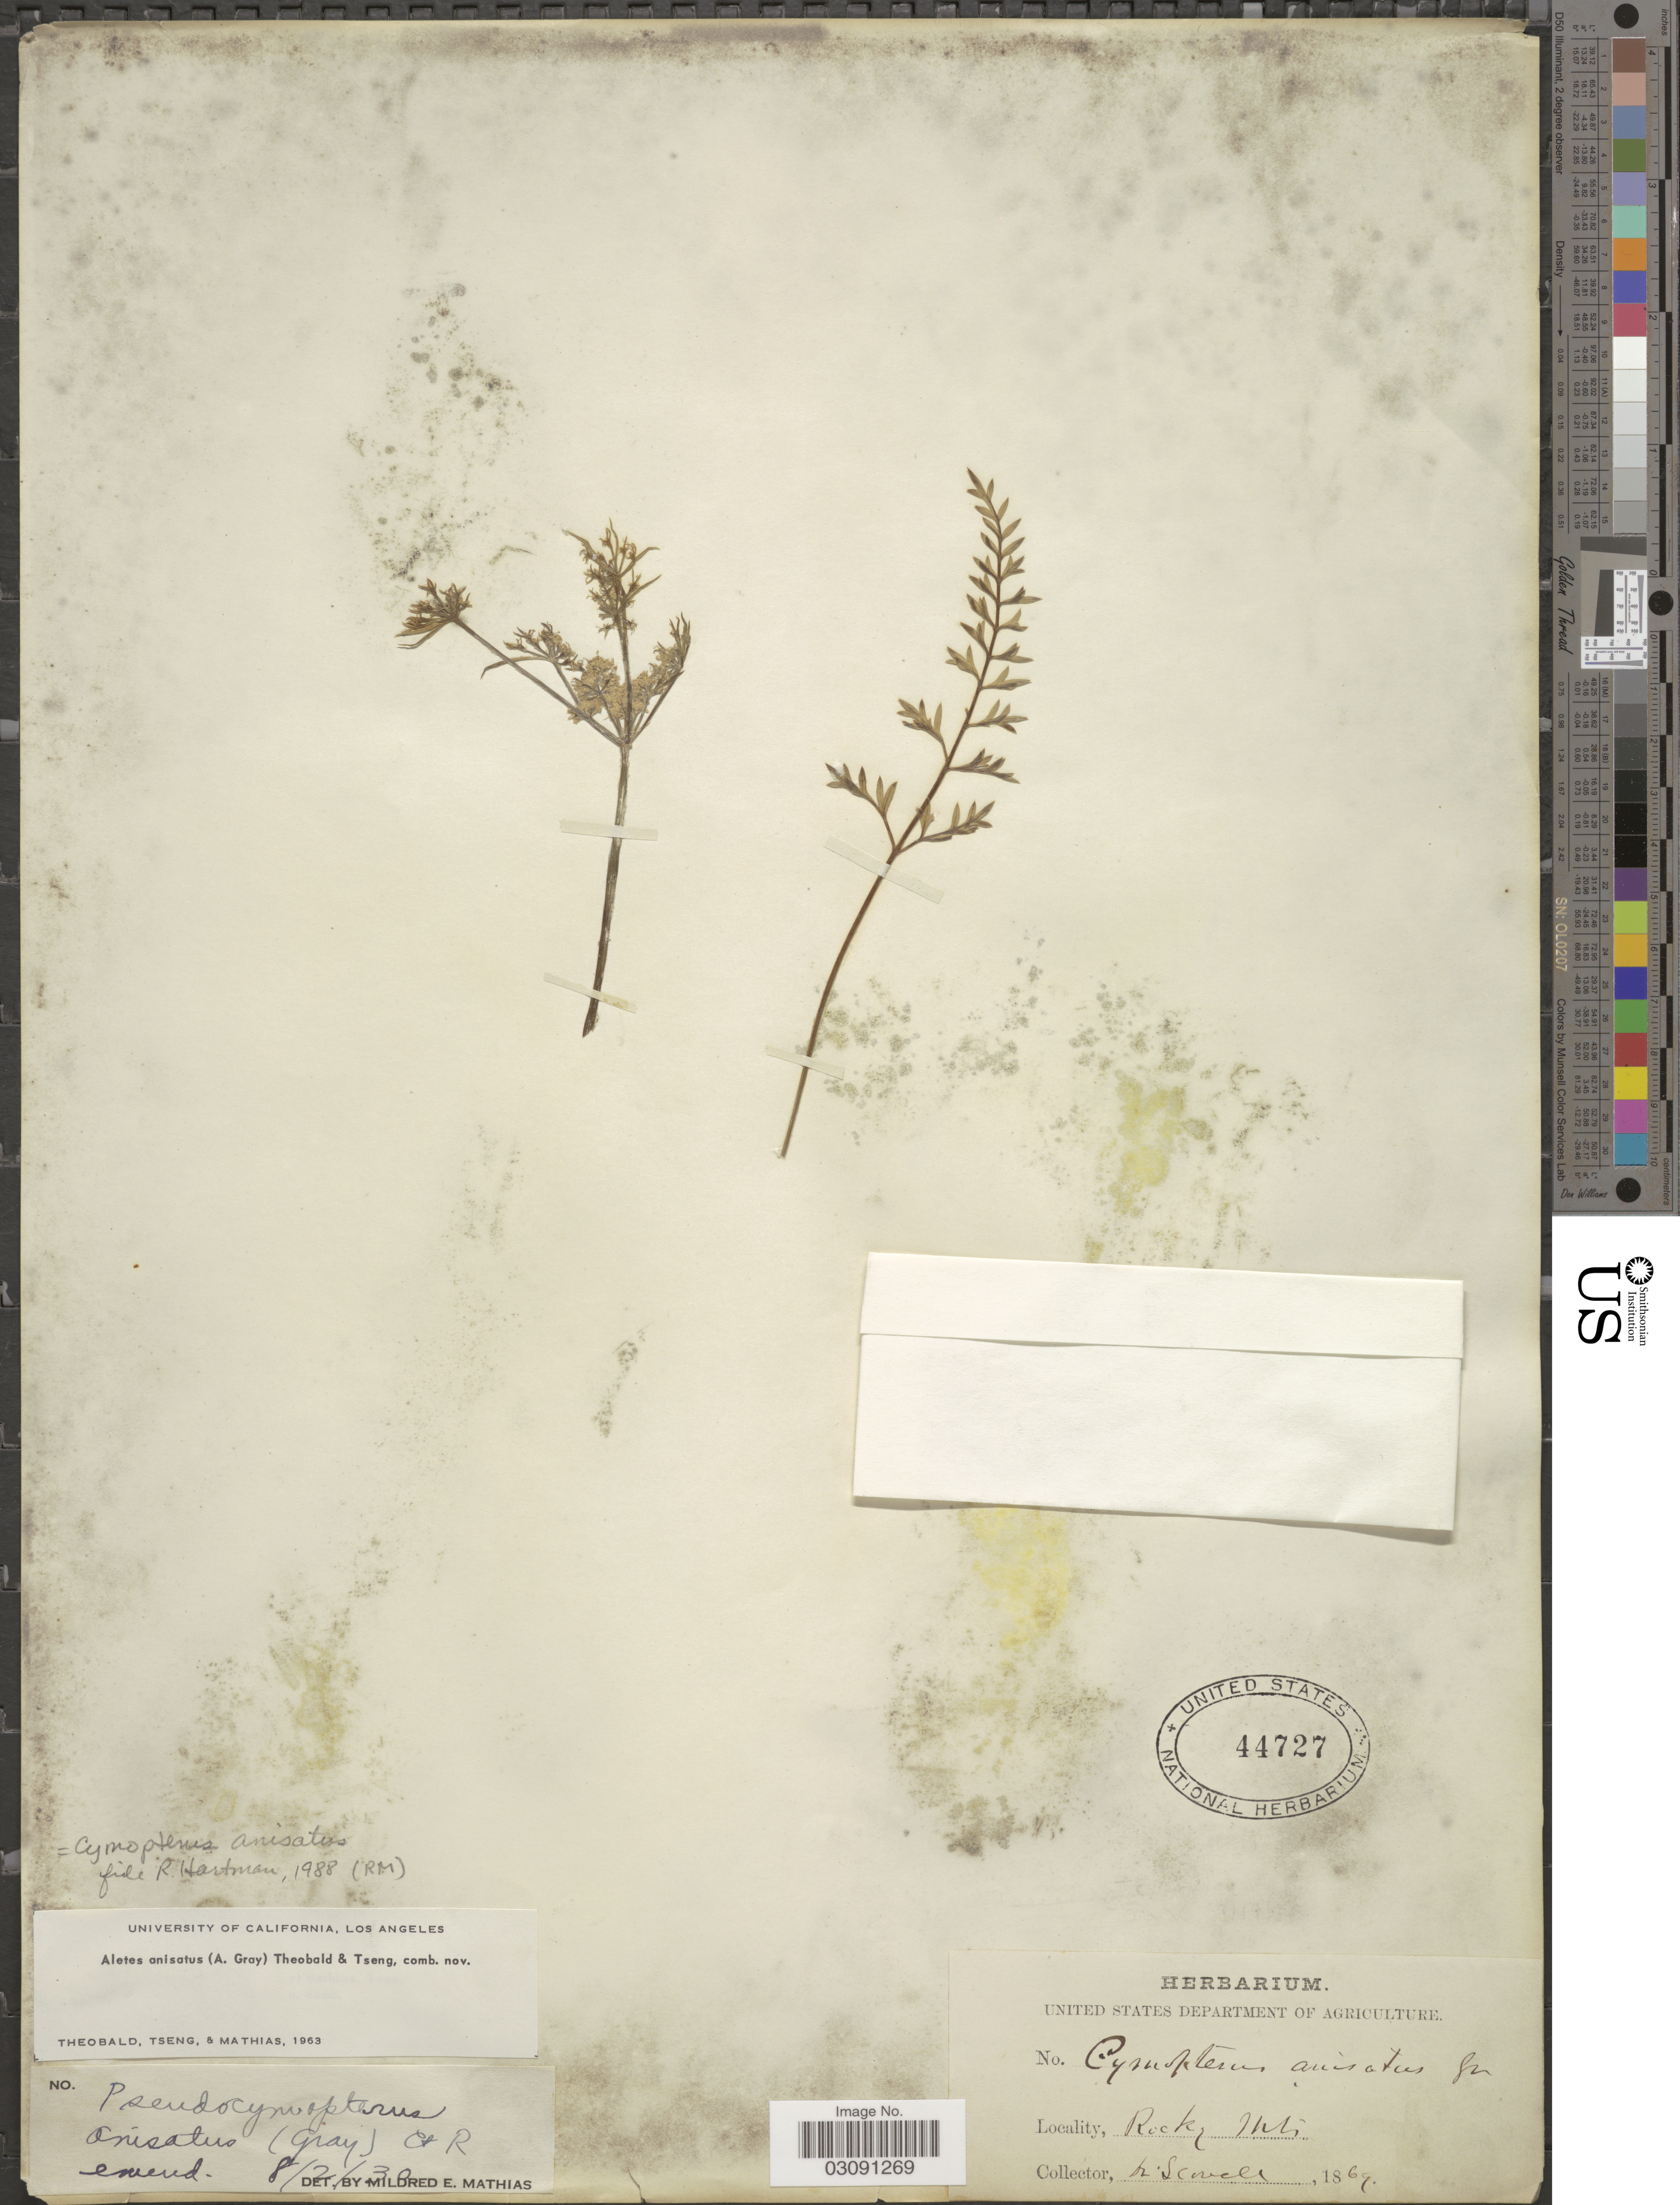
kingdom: Plantae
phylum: Tracheophyta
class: Magnoliopsida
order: Apiales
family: Apiaceae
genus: Cymopterus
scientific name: Cymopterus anisatus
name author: A. Gray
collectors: Sewell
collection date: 1869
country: United States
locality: Rocky Mts.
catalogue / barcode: US 44727